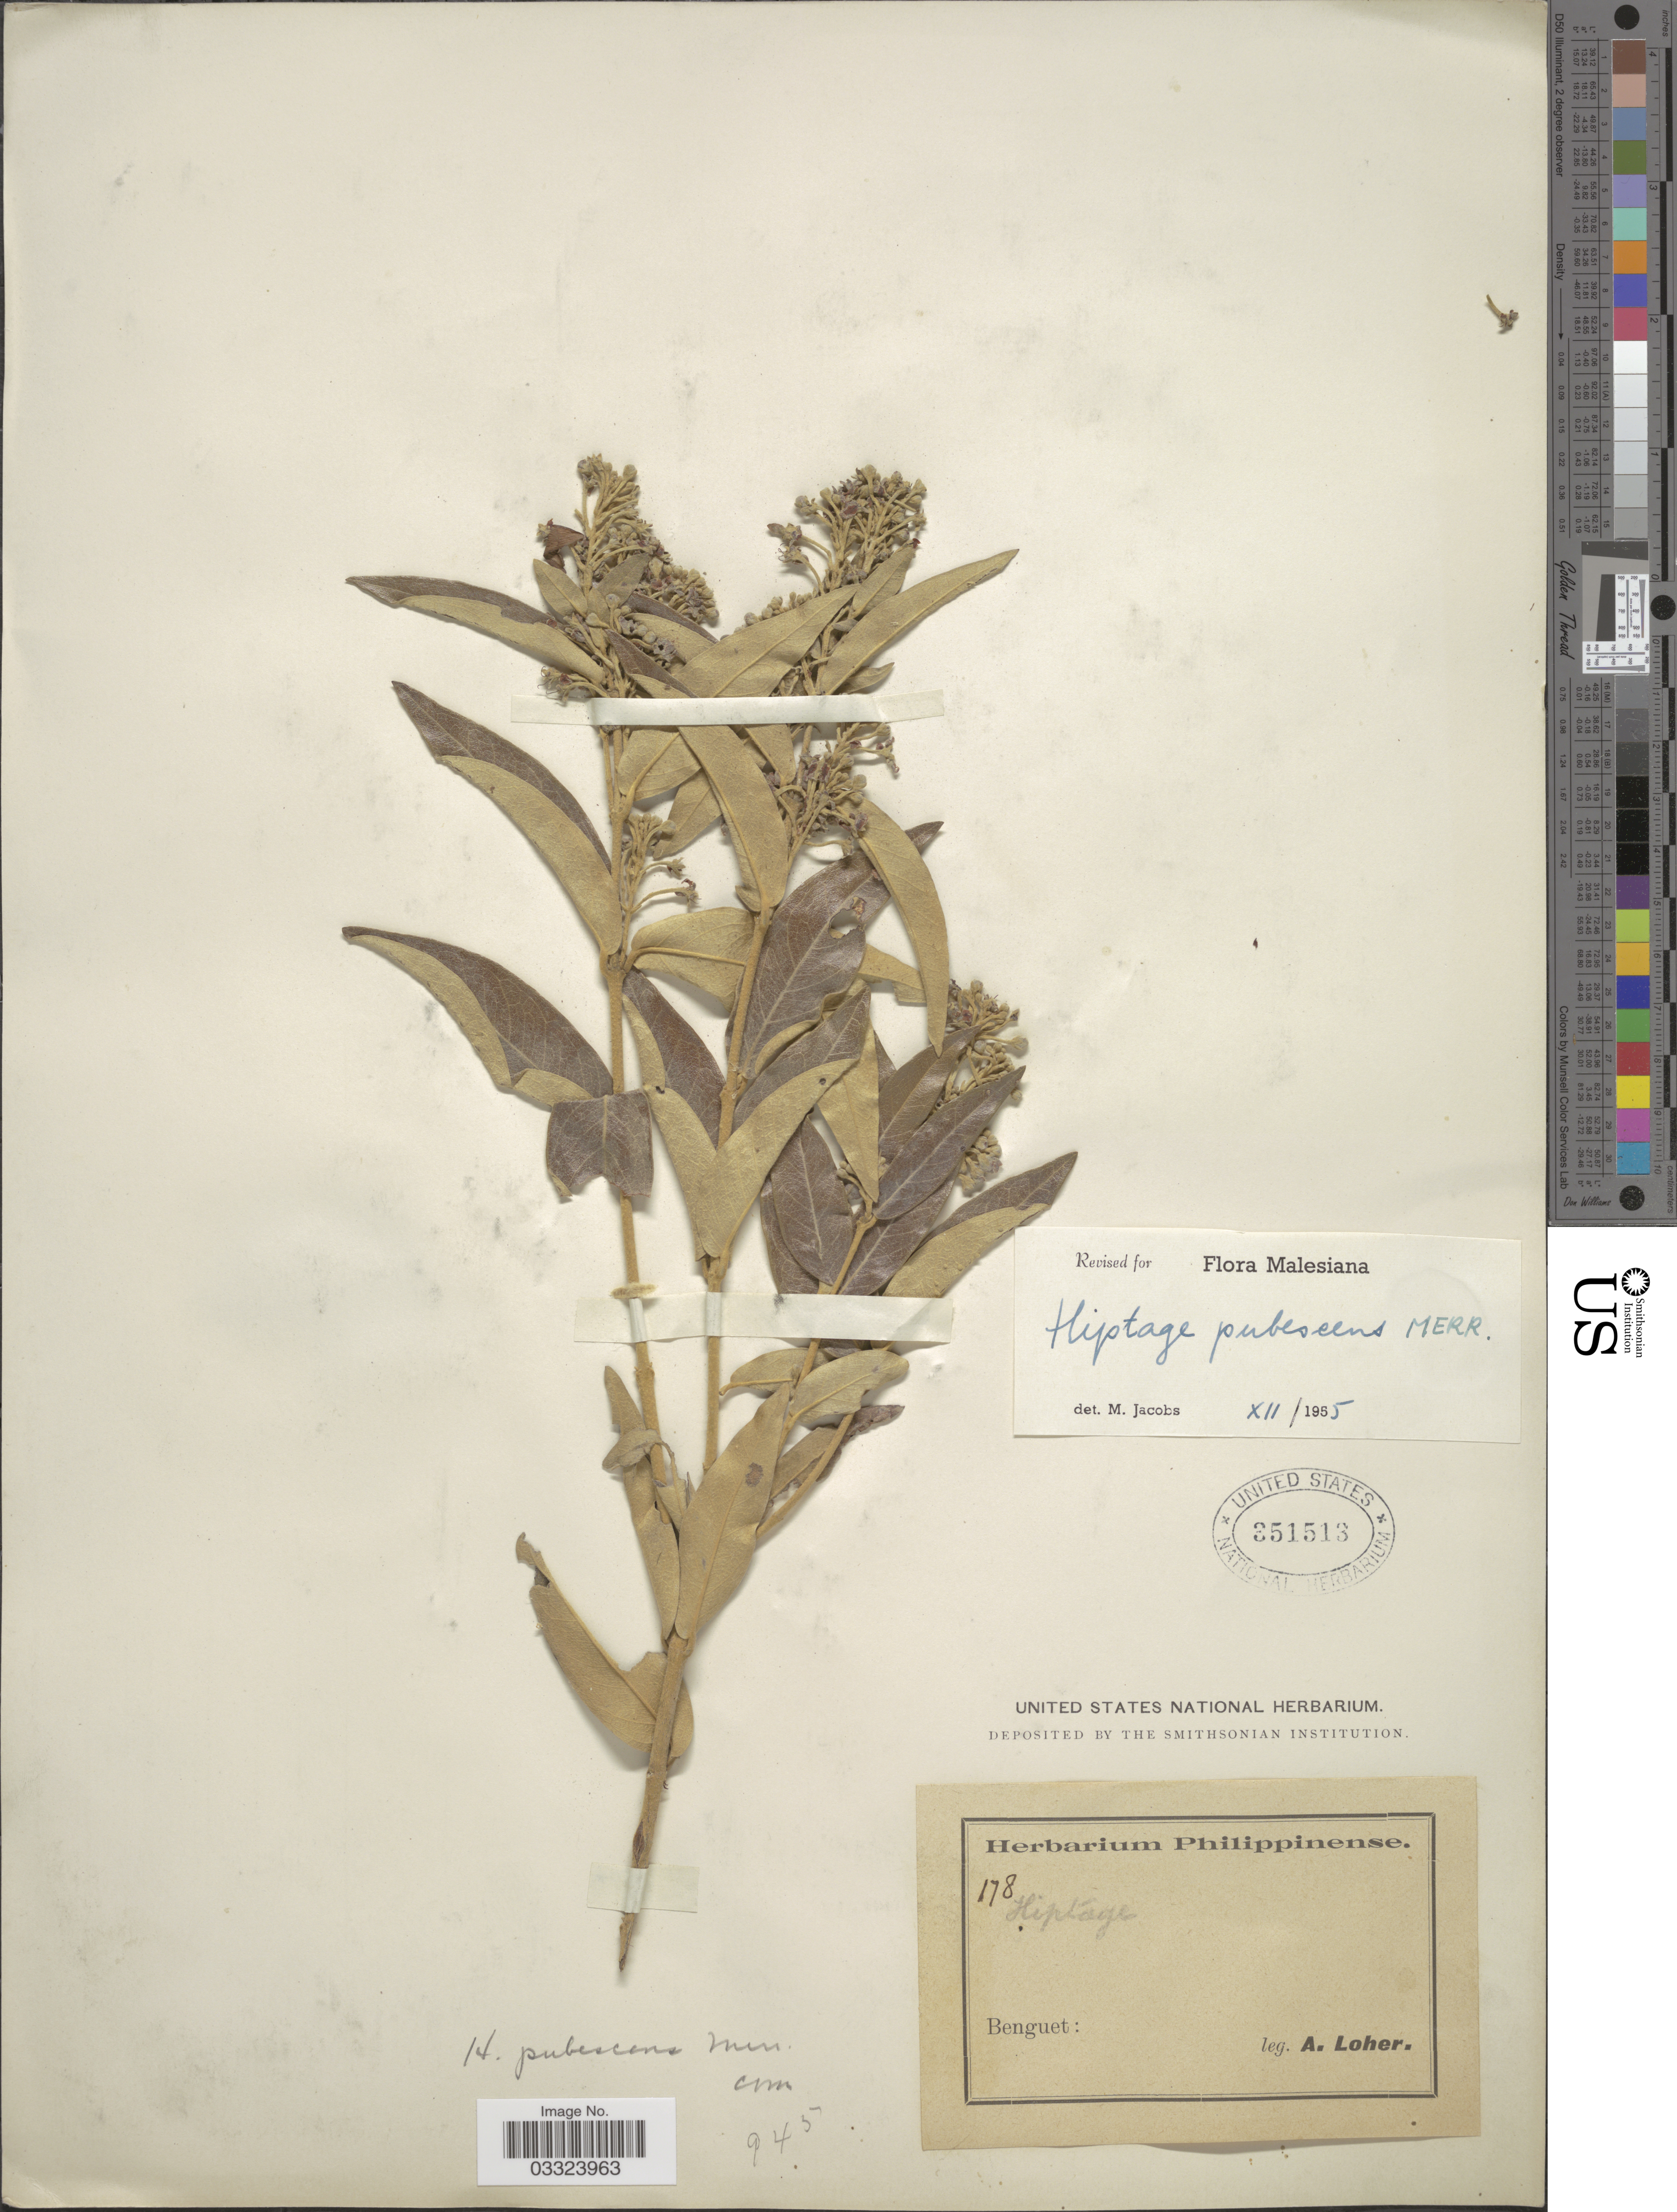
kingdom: Plantae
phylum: Tracheophyta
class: Magnoliopsida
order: Malpighiales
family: Malpighiaceae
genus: Hiptage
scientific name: Hiptage pubescens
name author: Merr.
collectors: A. Loher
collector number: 178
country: Philippines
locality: Benguet.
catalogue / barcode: US 351513